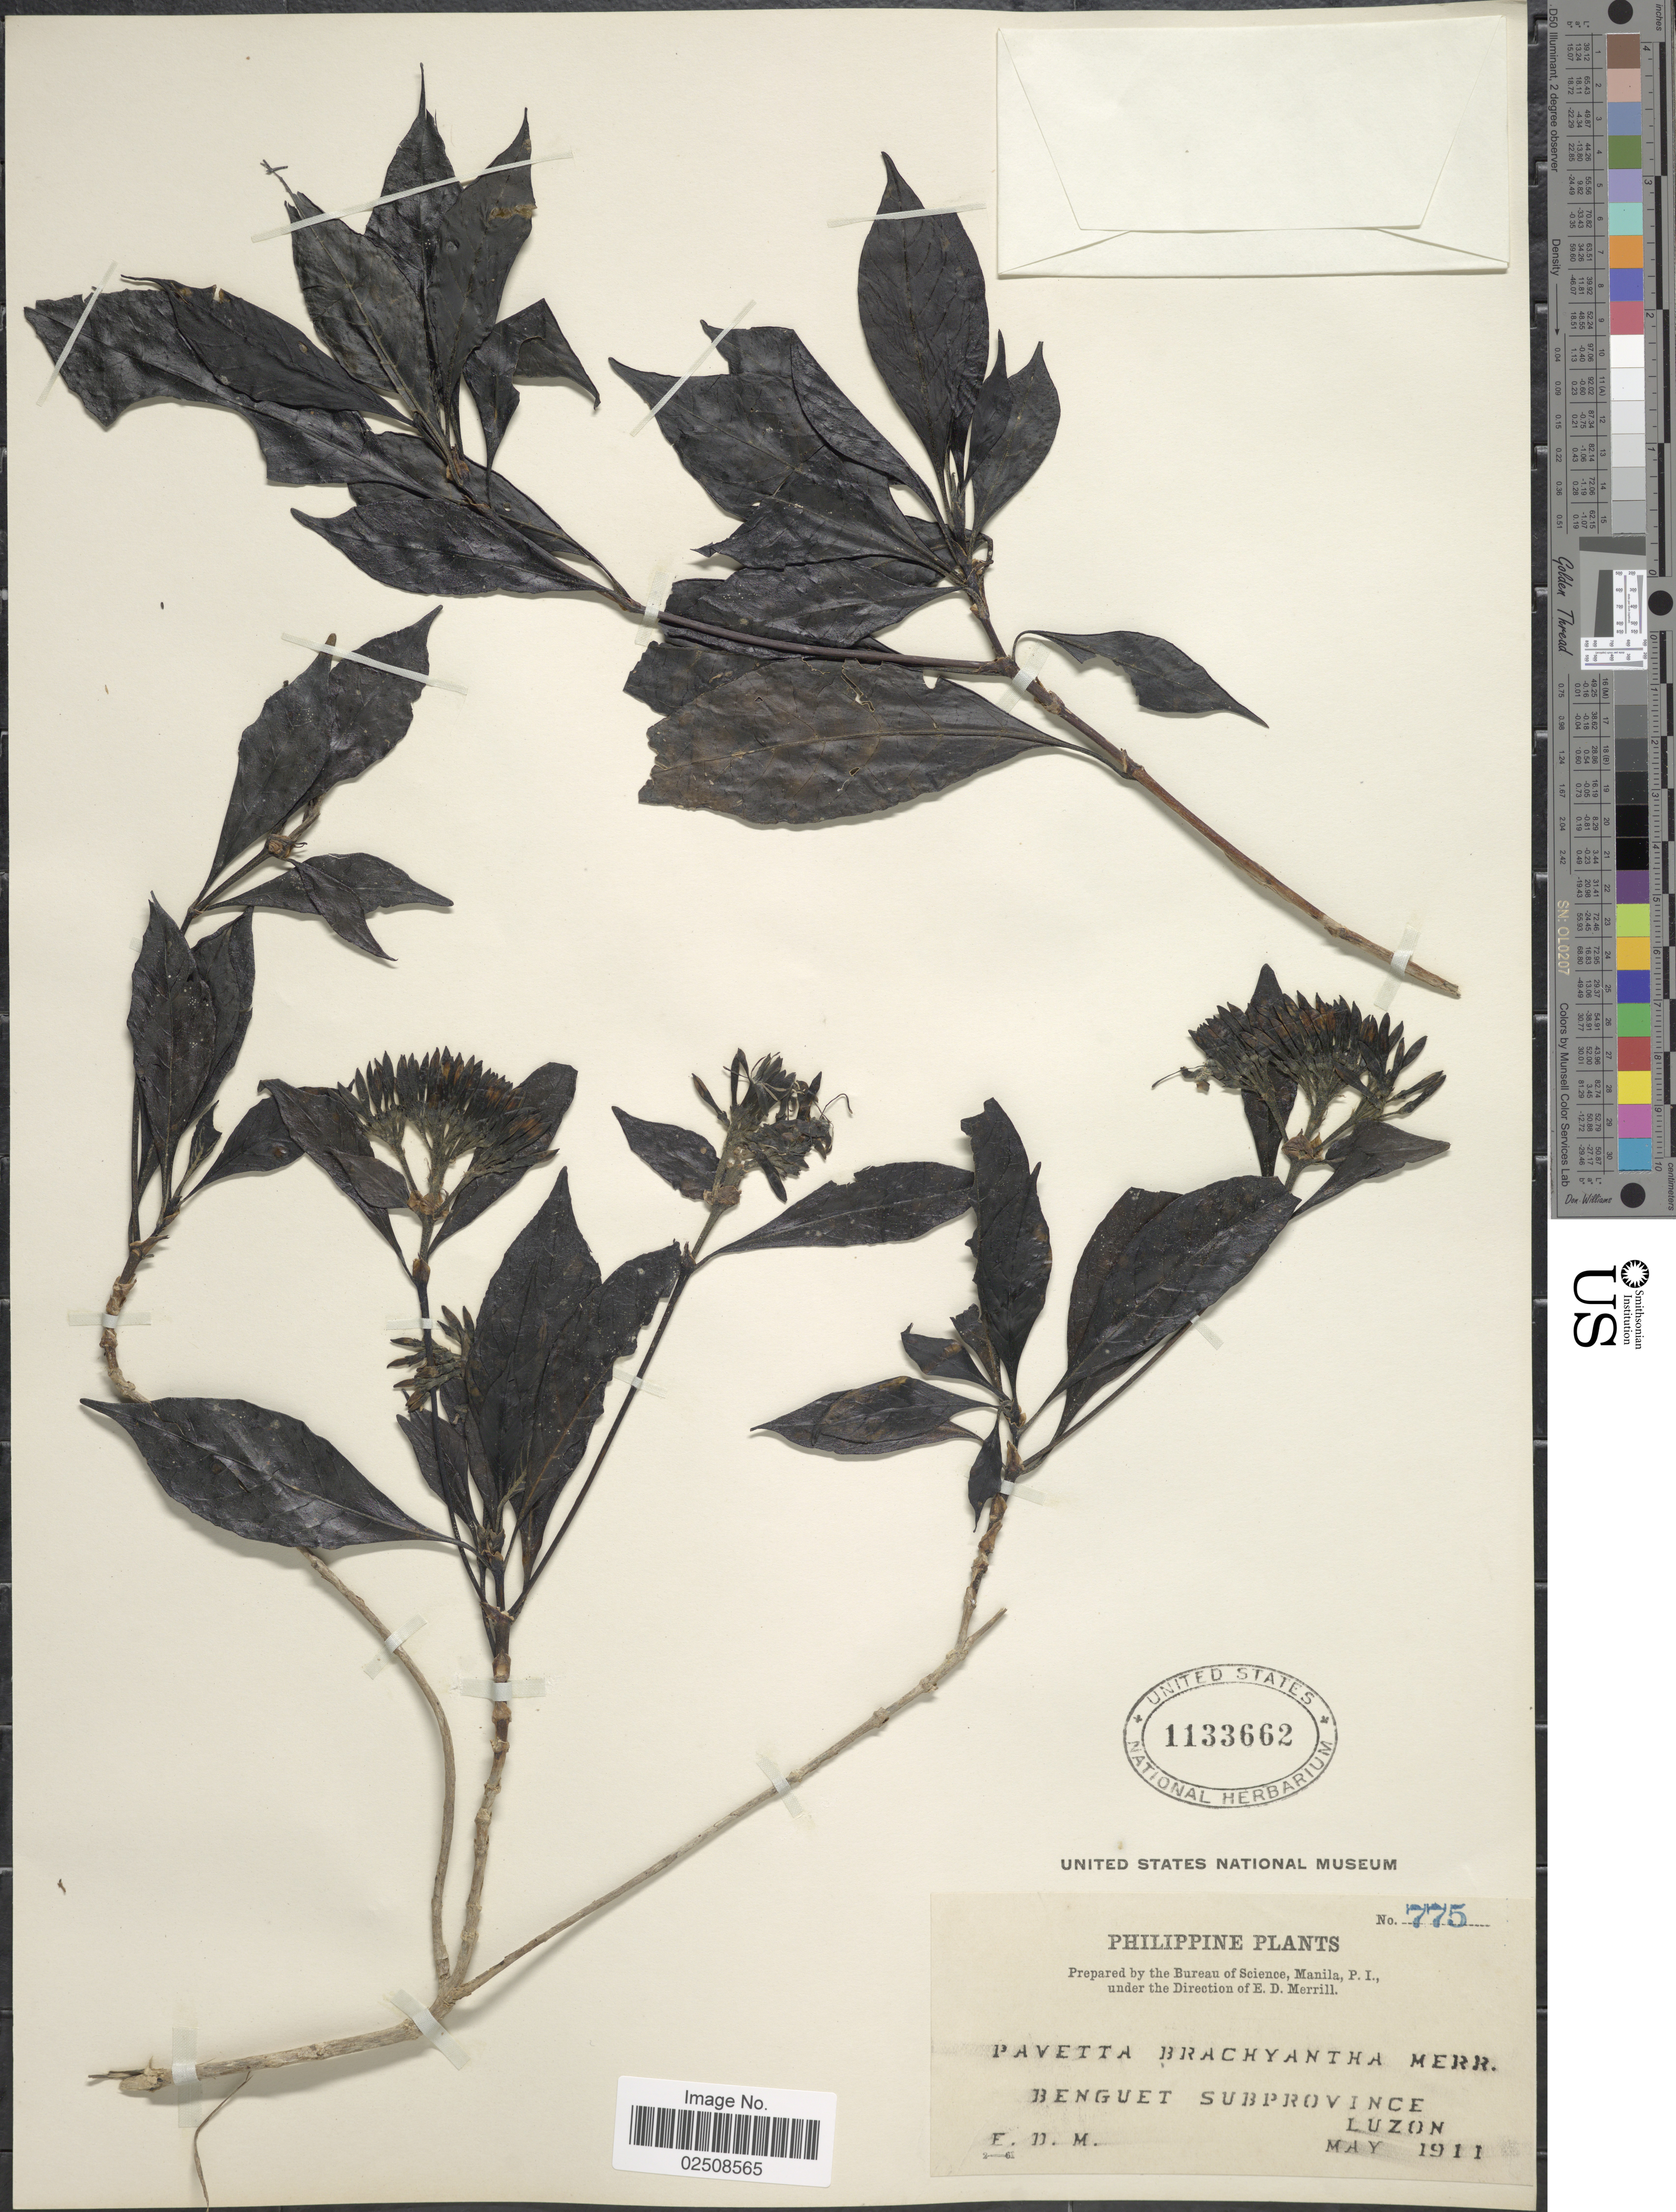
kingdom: Plantae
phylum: Tracheophyta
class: Magnoliopsida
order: Gentianales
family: Rubiaceae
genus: Pavetta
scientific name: Pavetta brachyantha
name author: Merr.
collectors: E. D. Merrill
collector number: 775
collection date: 1911-05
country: Philippines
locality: Benguet Subprovince, Luzon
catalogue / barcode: US 1133662